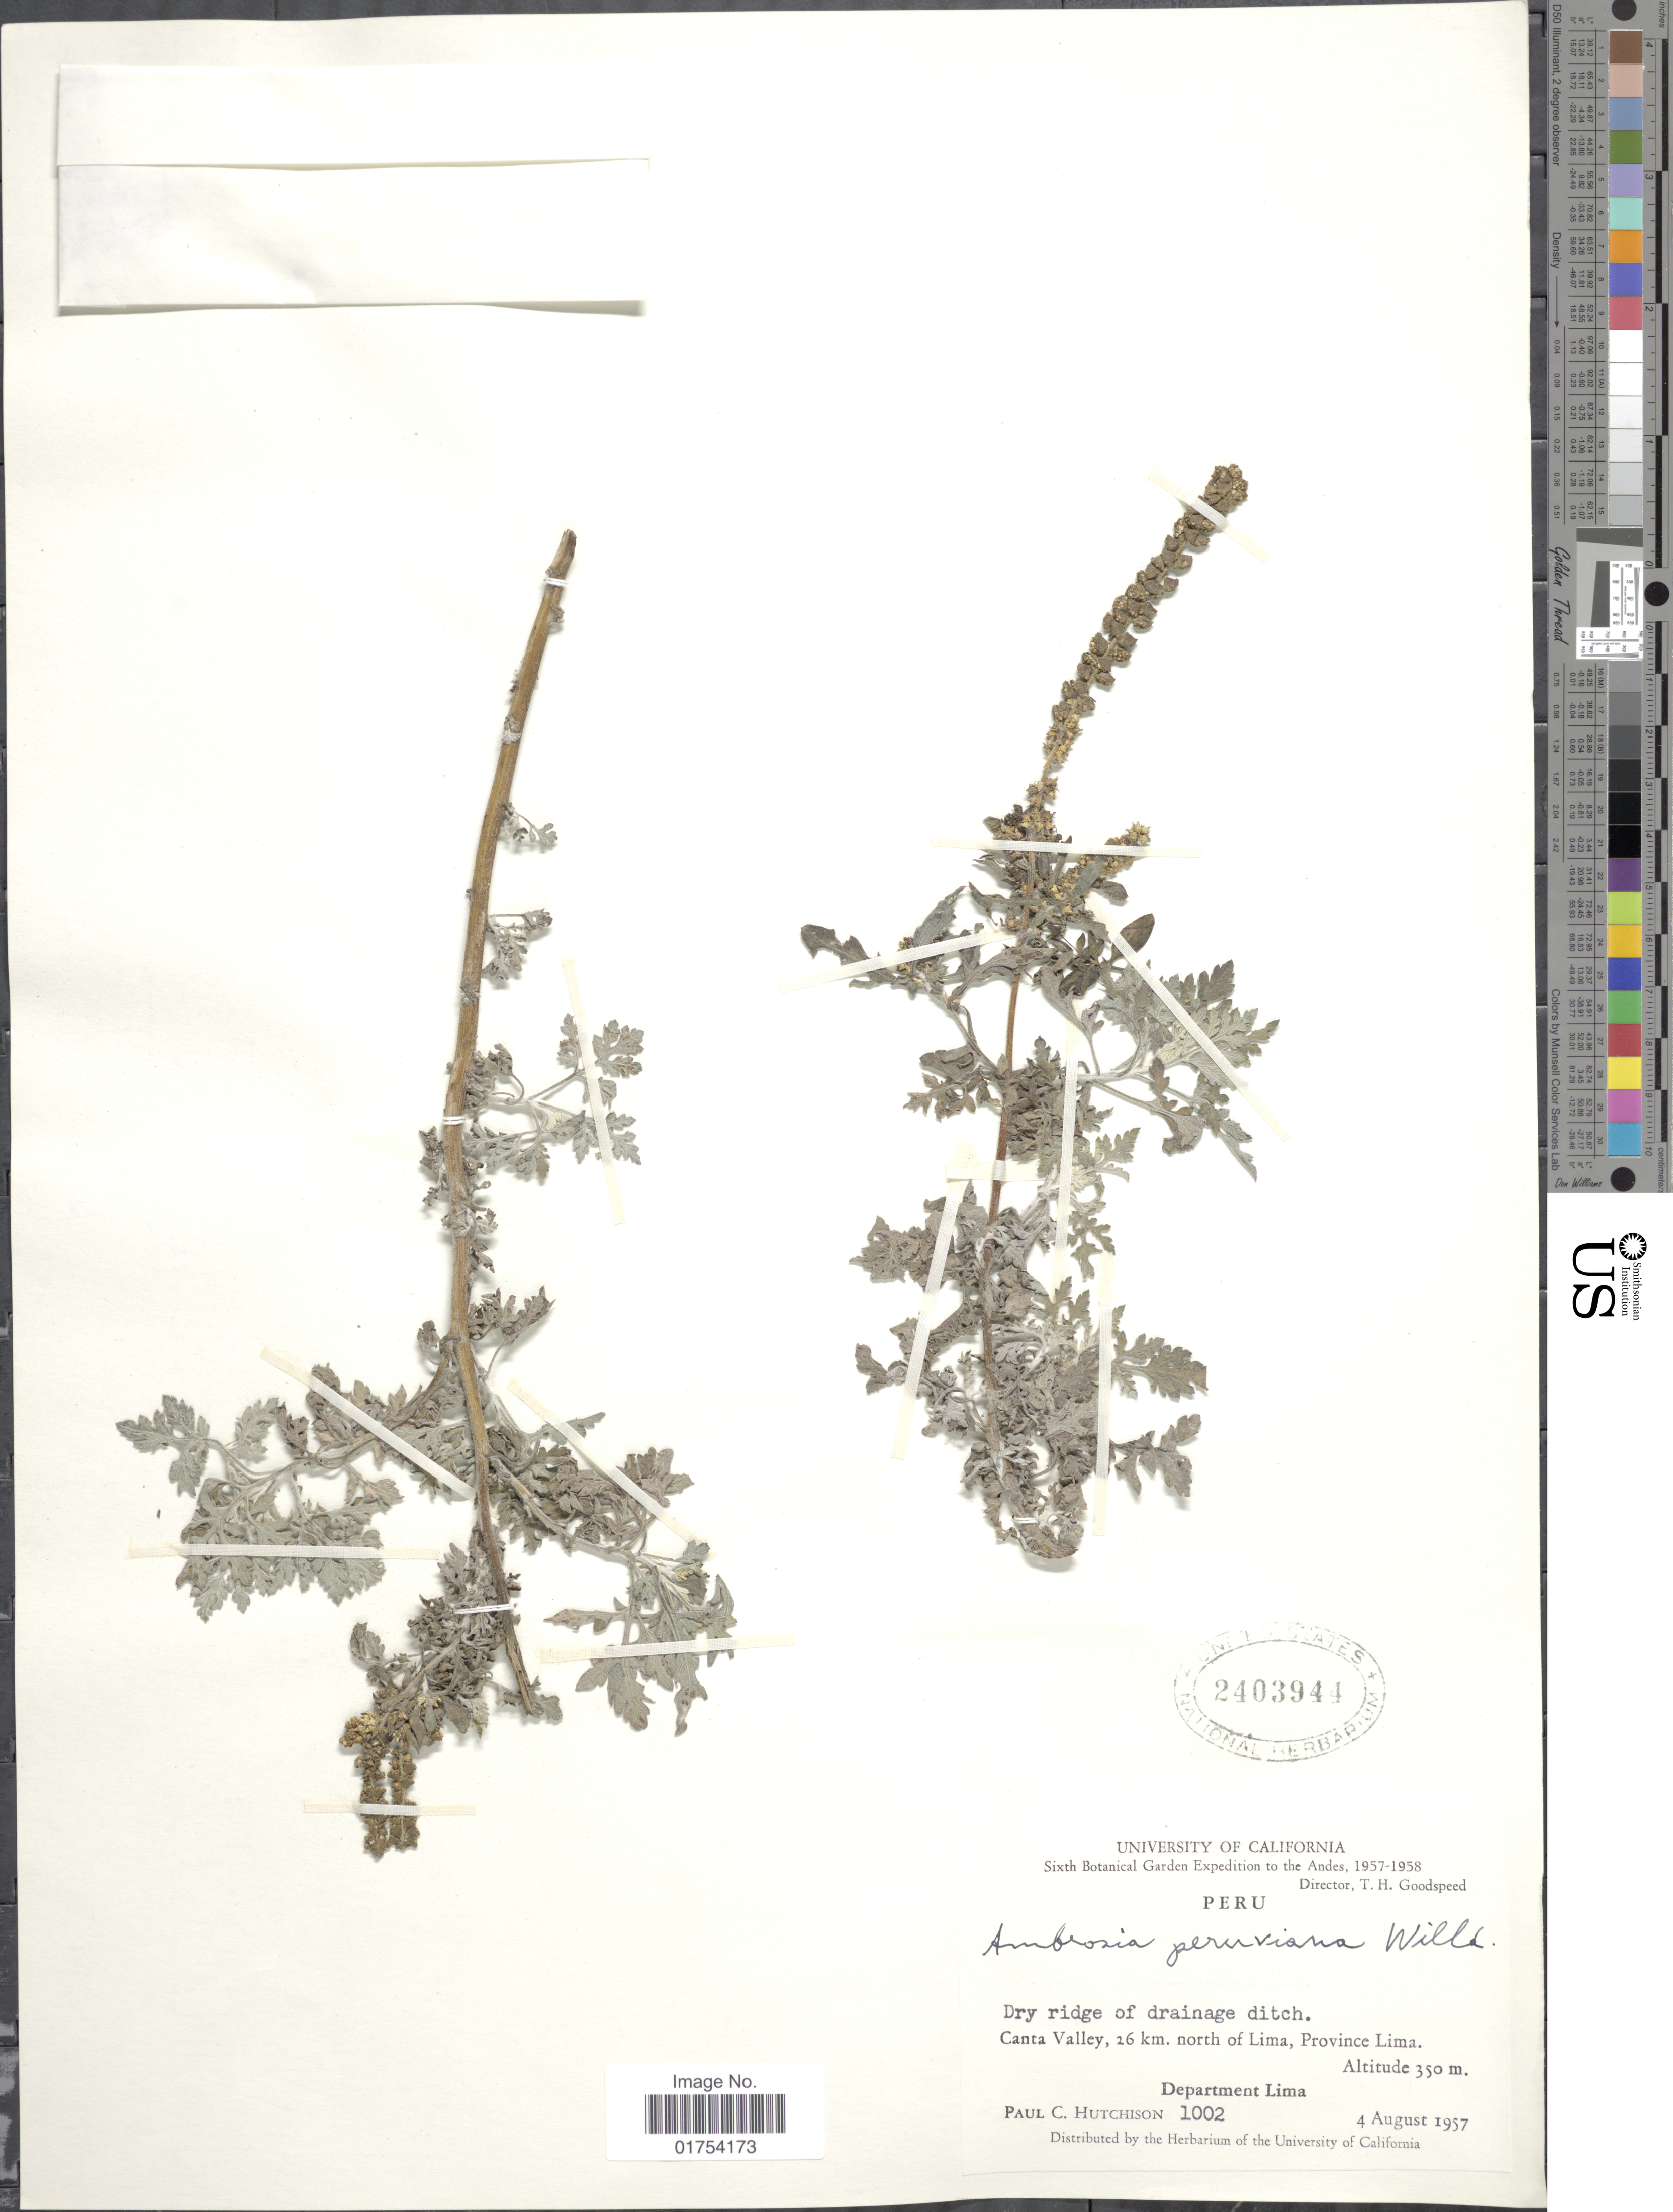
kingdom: Plantae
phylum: Tracheophyta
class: Magnoliopsida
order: Asterales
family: Asteraceae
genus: Ambrosia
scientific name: Ambrosia peruviana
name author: Willd.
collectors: P. C. Hutchison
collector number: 1002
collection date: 1957-08-04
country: Peru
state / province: Lima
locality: Canta Valley, 26 km. north of Lima, Province Lima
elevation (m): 350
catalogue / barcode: US 2403944